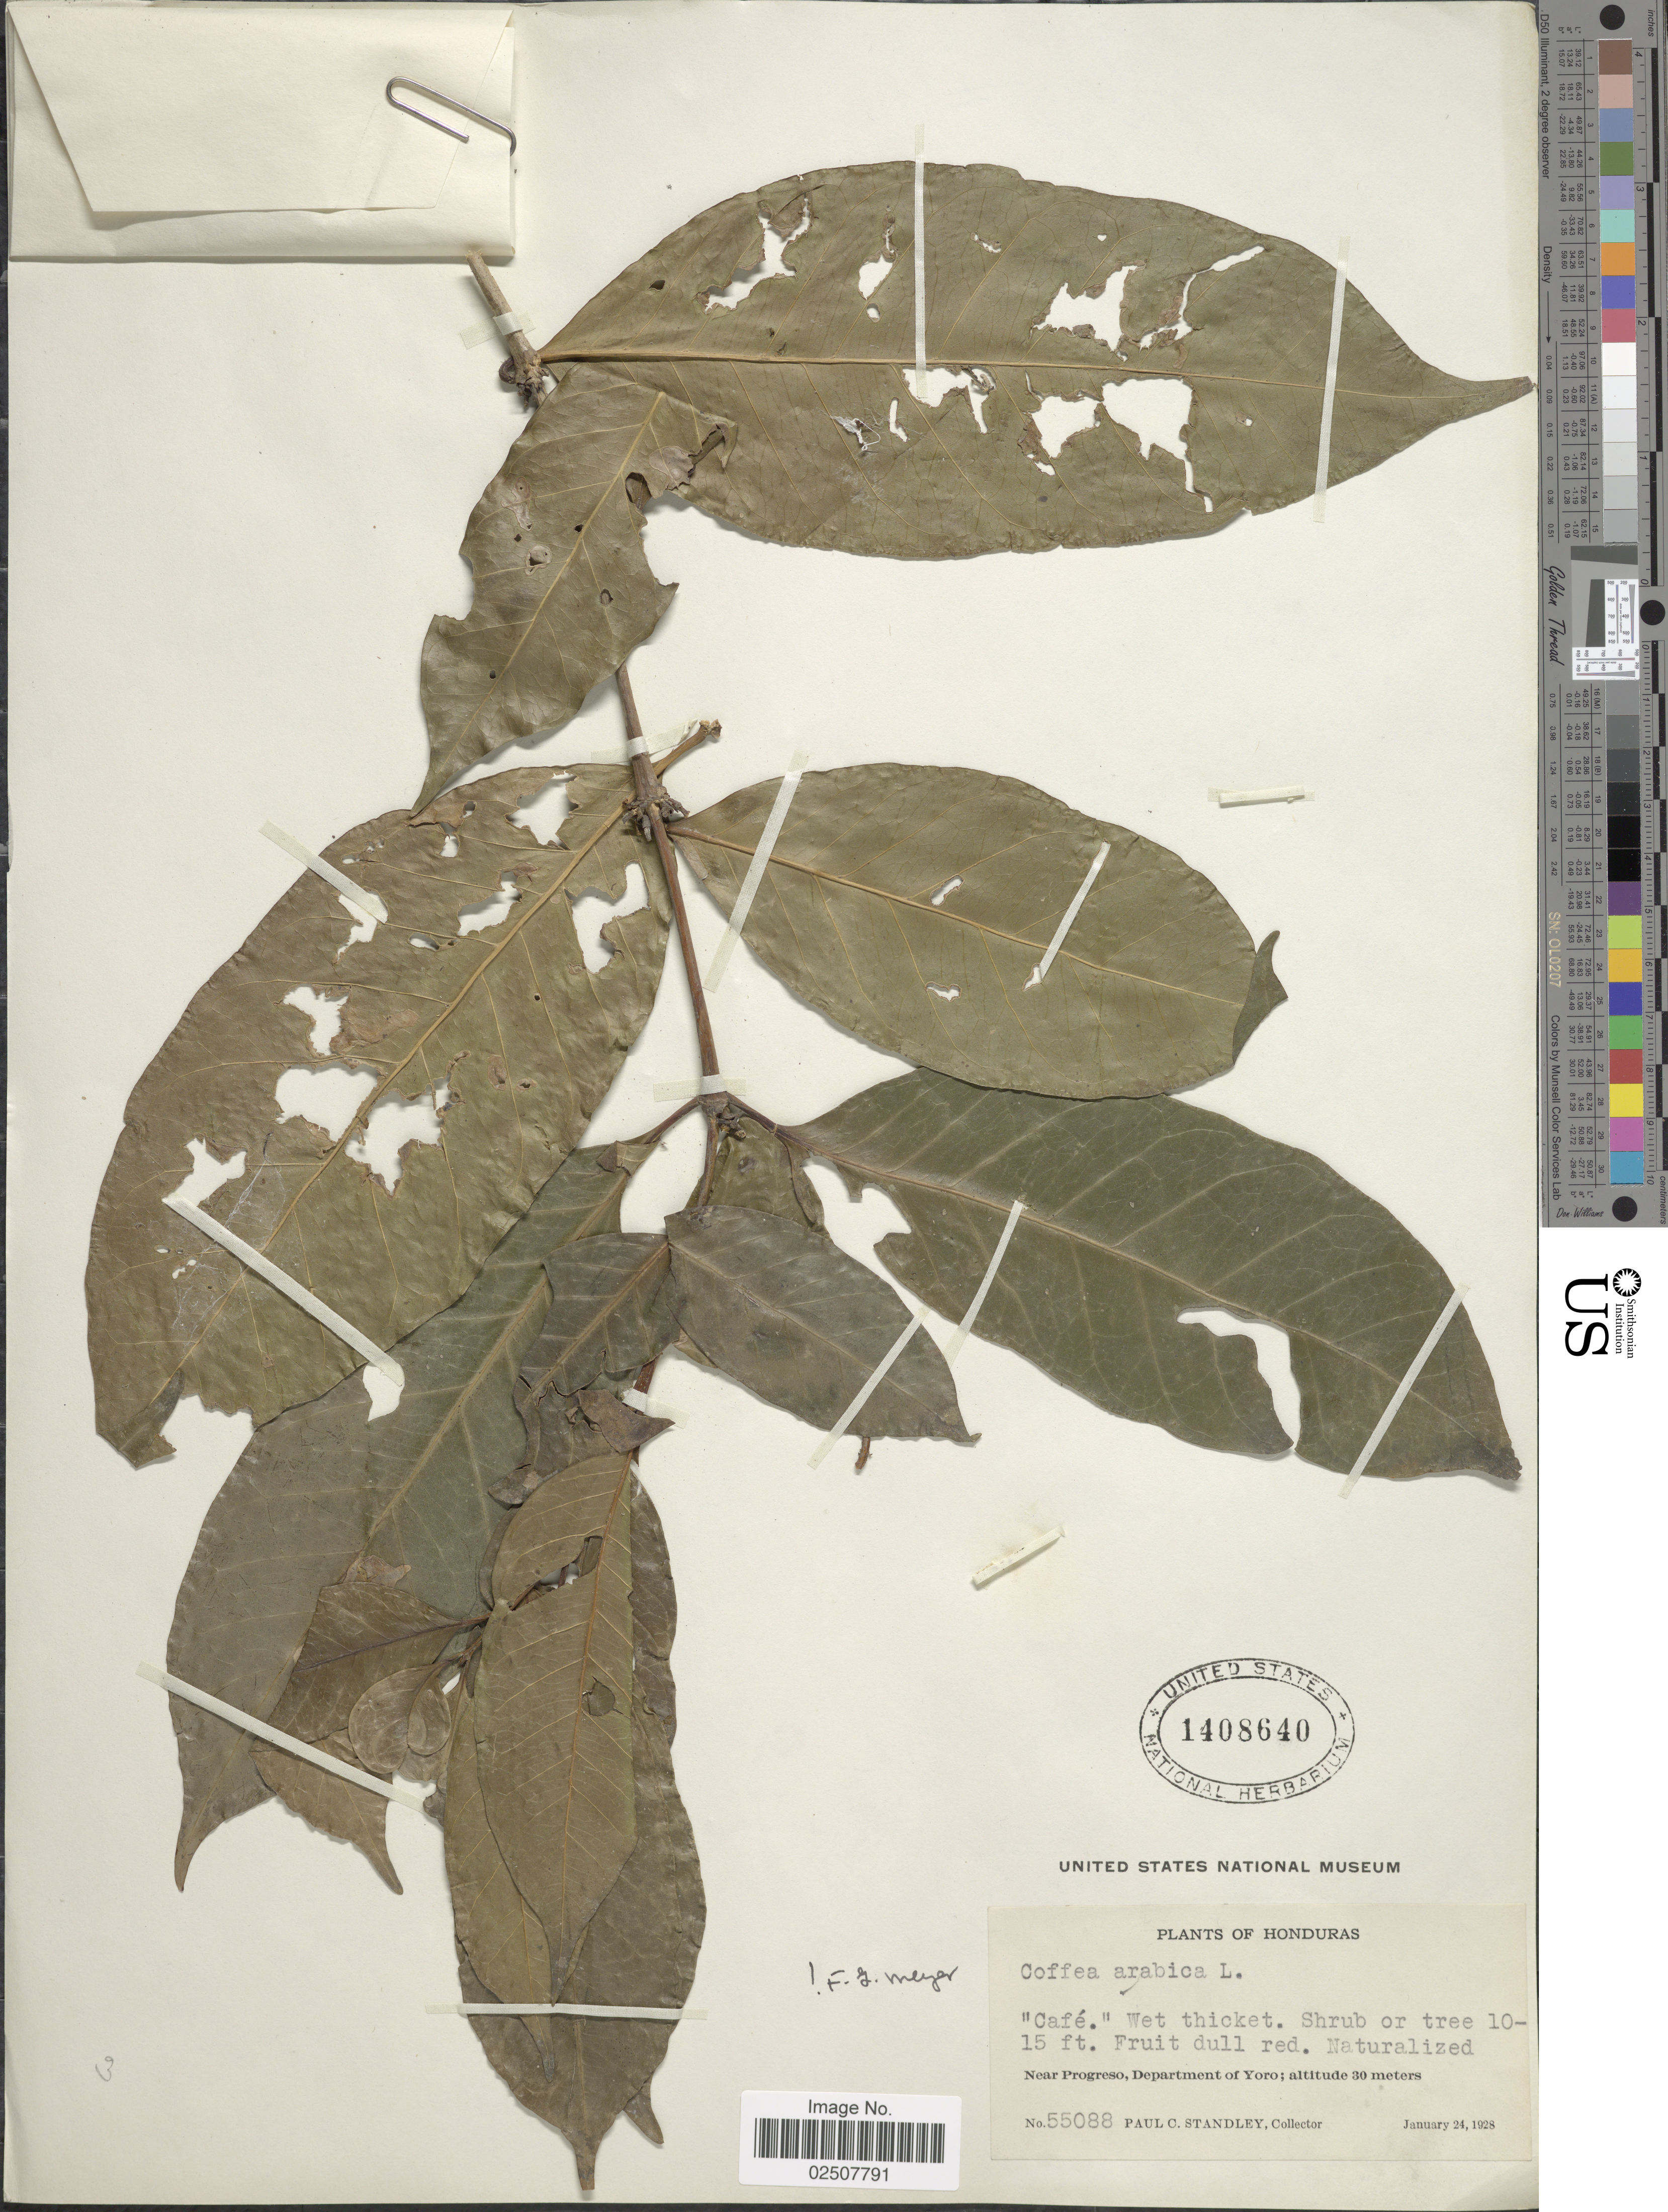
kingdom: Plantae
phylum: Tracheophyta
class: Magnoliopsida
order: Gentianales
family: Rubiaceae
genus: Coffea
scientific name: Coffea arabica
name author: L.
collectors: P. C. Standley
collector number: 55088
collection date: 1928-04-24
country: Honduras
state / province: Yoro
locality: Wet thicket. Near Progreso, Department of Yoro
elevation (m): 30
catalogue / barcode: US 1408640